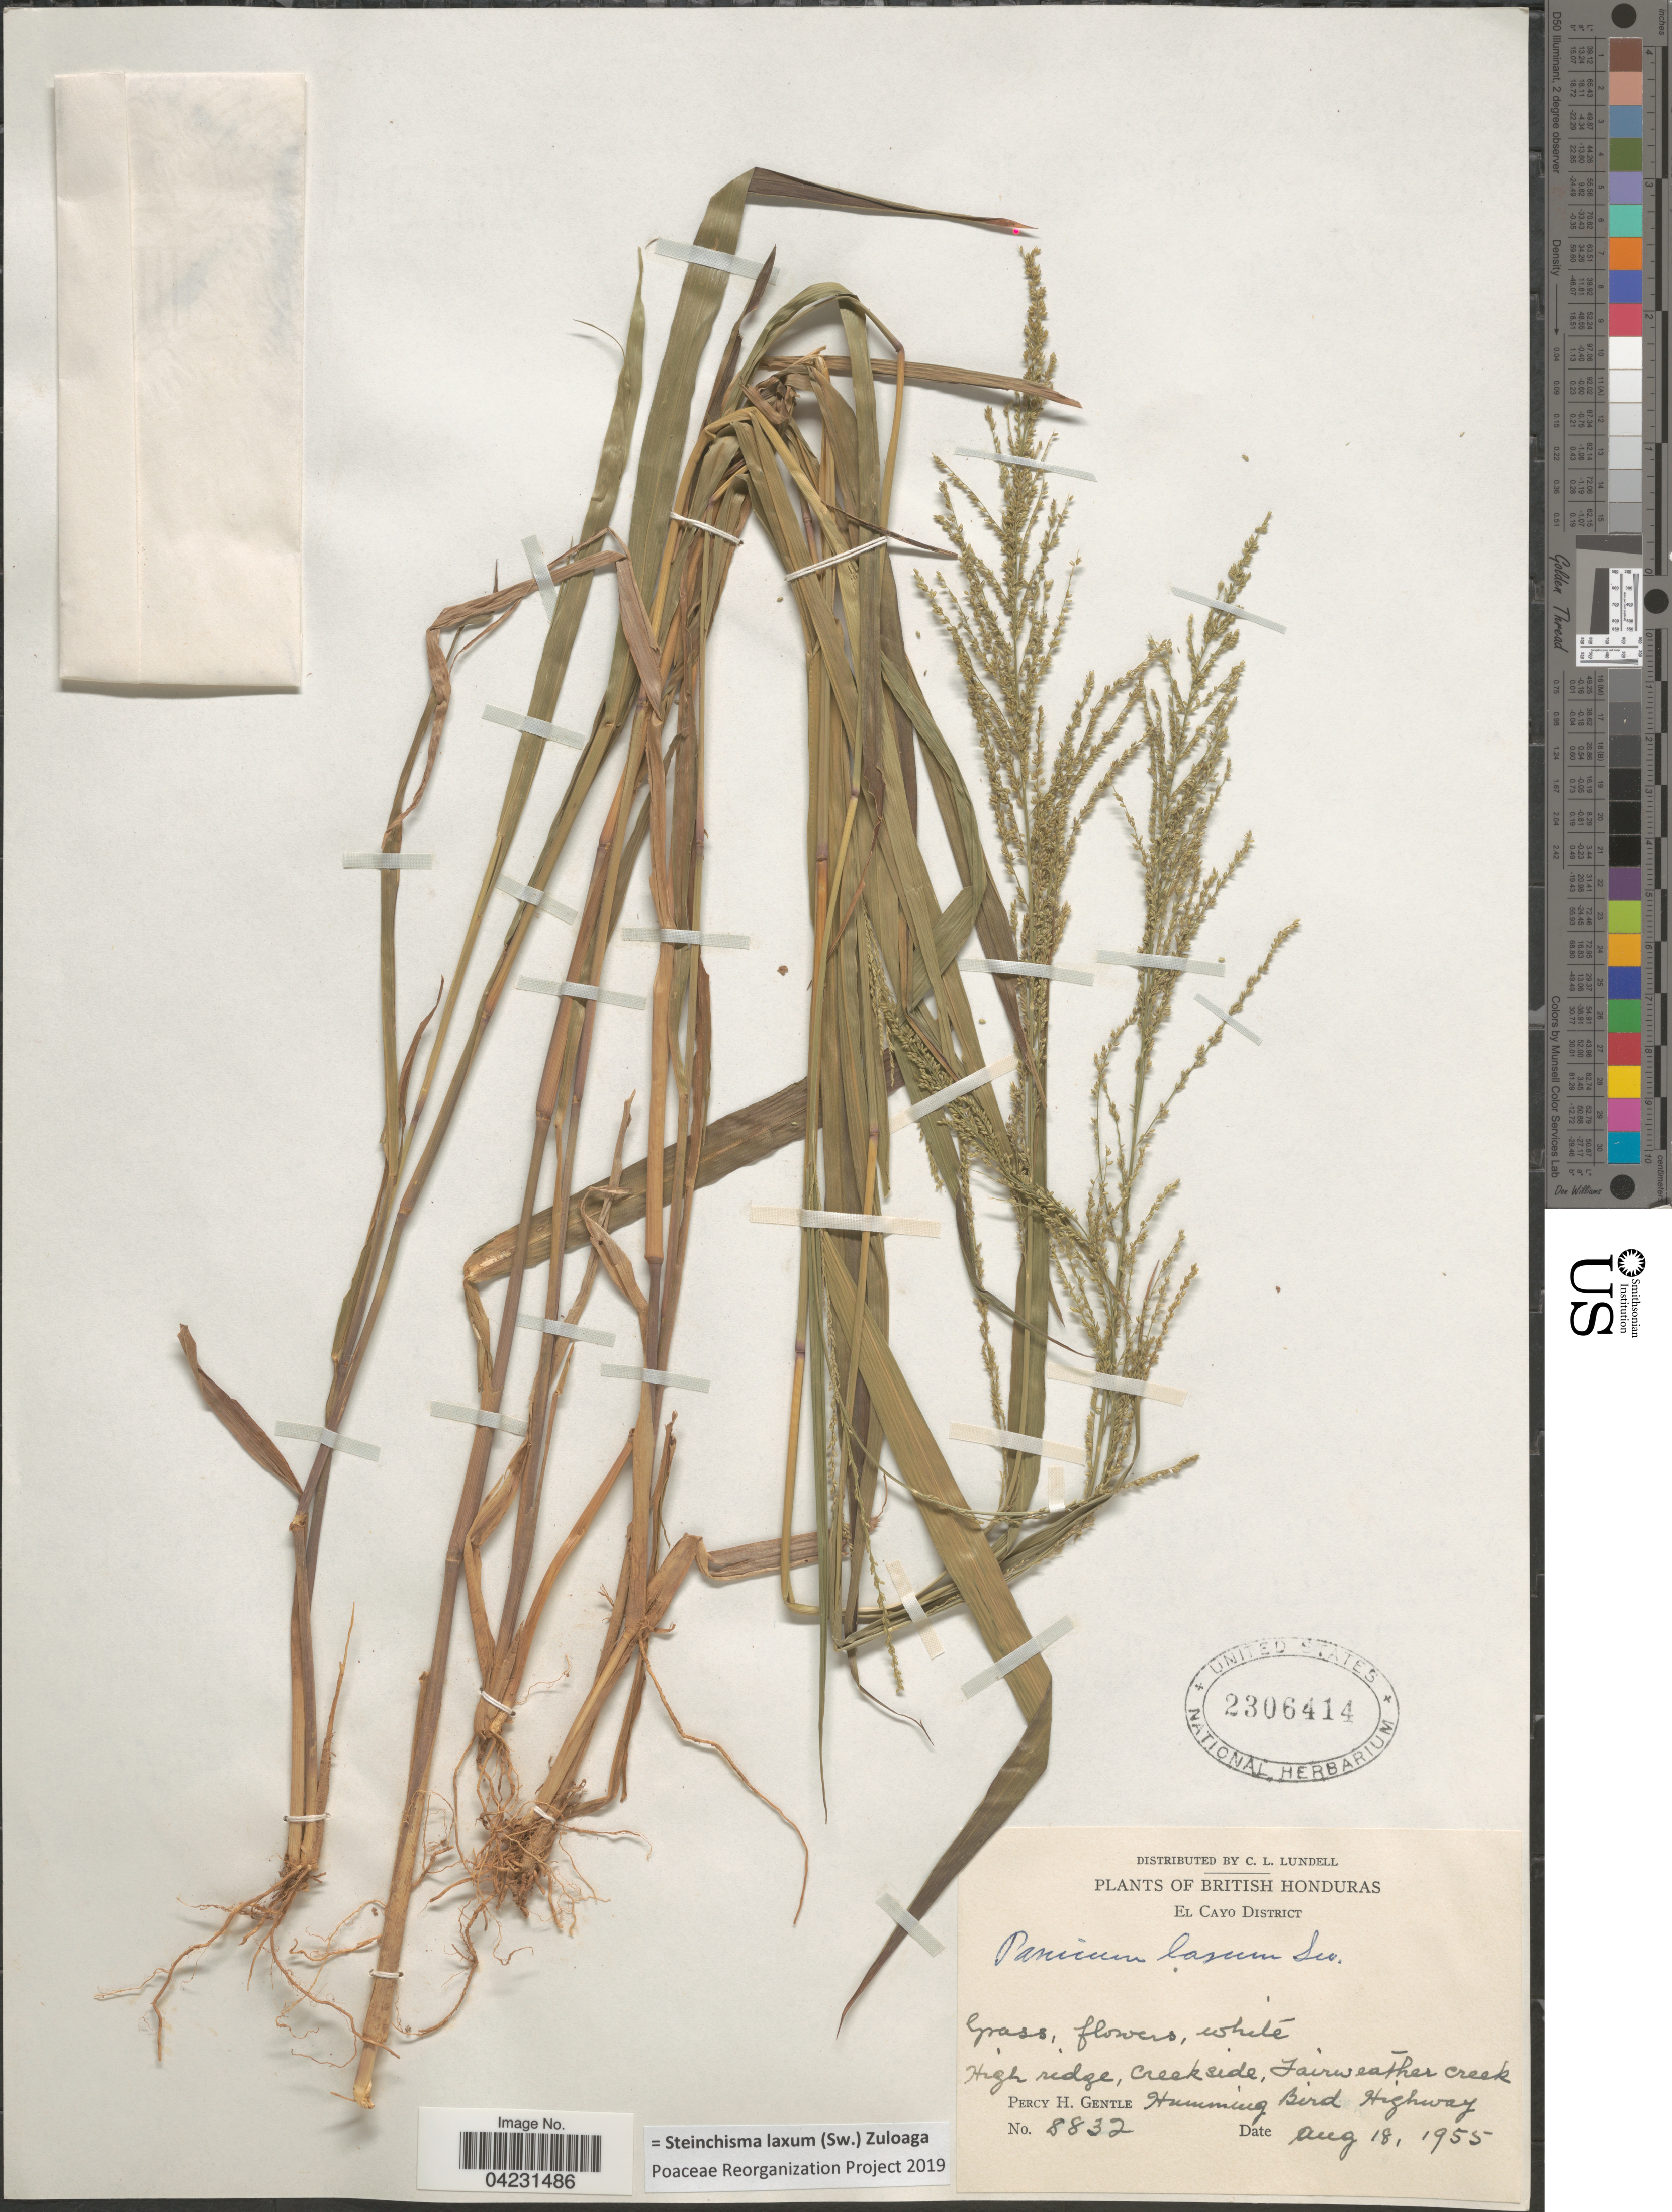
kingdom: Plantae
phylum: Tracheophyta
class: Liliopsida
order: Poales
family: Poaceae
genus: Steinchisma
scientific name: Steinchisma laxum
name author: (Sw.) Zuloaga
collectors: P. H. Gentle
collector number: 8832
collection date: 1955-08-18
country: Belize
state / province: Cayo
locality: British Honduras. El Cayo District. High ridge, creekside, Fairweather creek. Humming Bird Highway.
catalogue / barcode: US 2306414